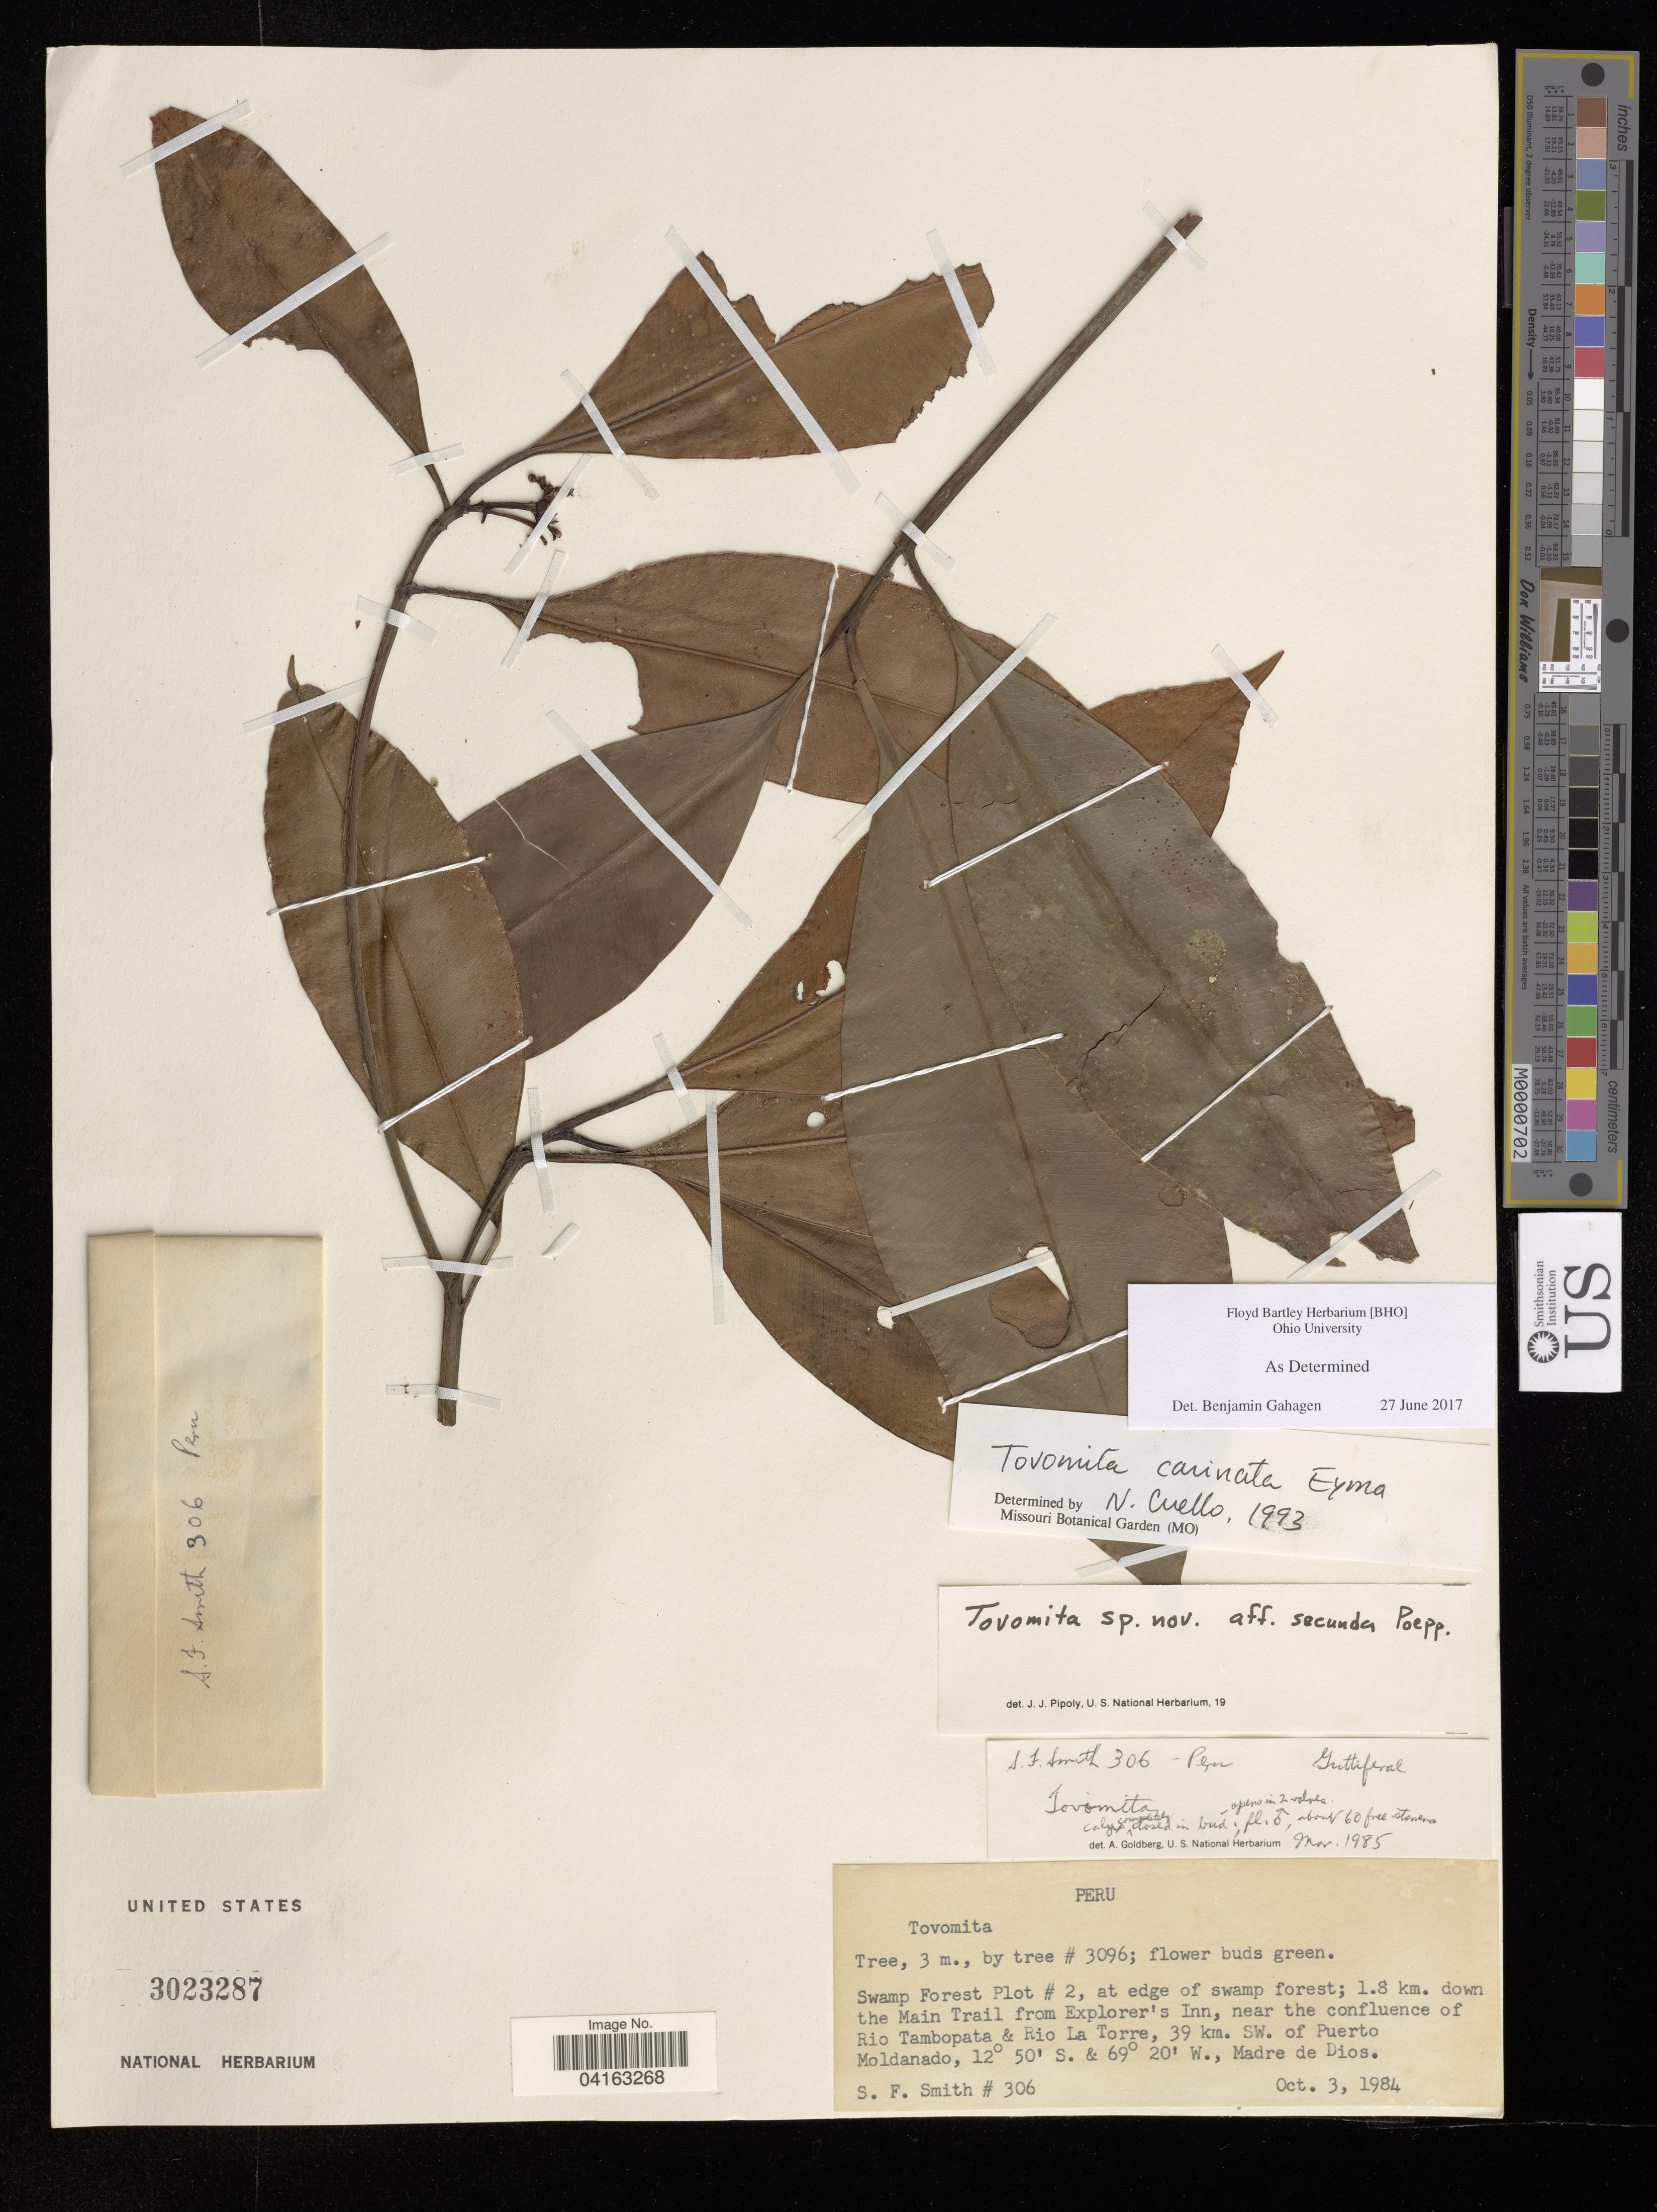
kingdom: Plantae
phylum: Tracheophyta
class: Magnoliopsida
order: Malpighiales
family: Clusiaceae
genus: Tovomita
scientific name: Tovomita carinata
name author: Eyma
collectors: S. G. Smith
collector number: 306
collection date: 1984-10-03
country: Peru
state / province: Madre de Dios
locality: Swamp Forest Plot #2, at edge of swamp forest; 1.8 km. down the Main Trail from Explorer's Inn, near the confluence of Rio Tambopata & Rio La Torre, 39 km. SW. of Puerto Moldanado.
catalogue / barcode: US 3023287